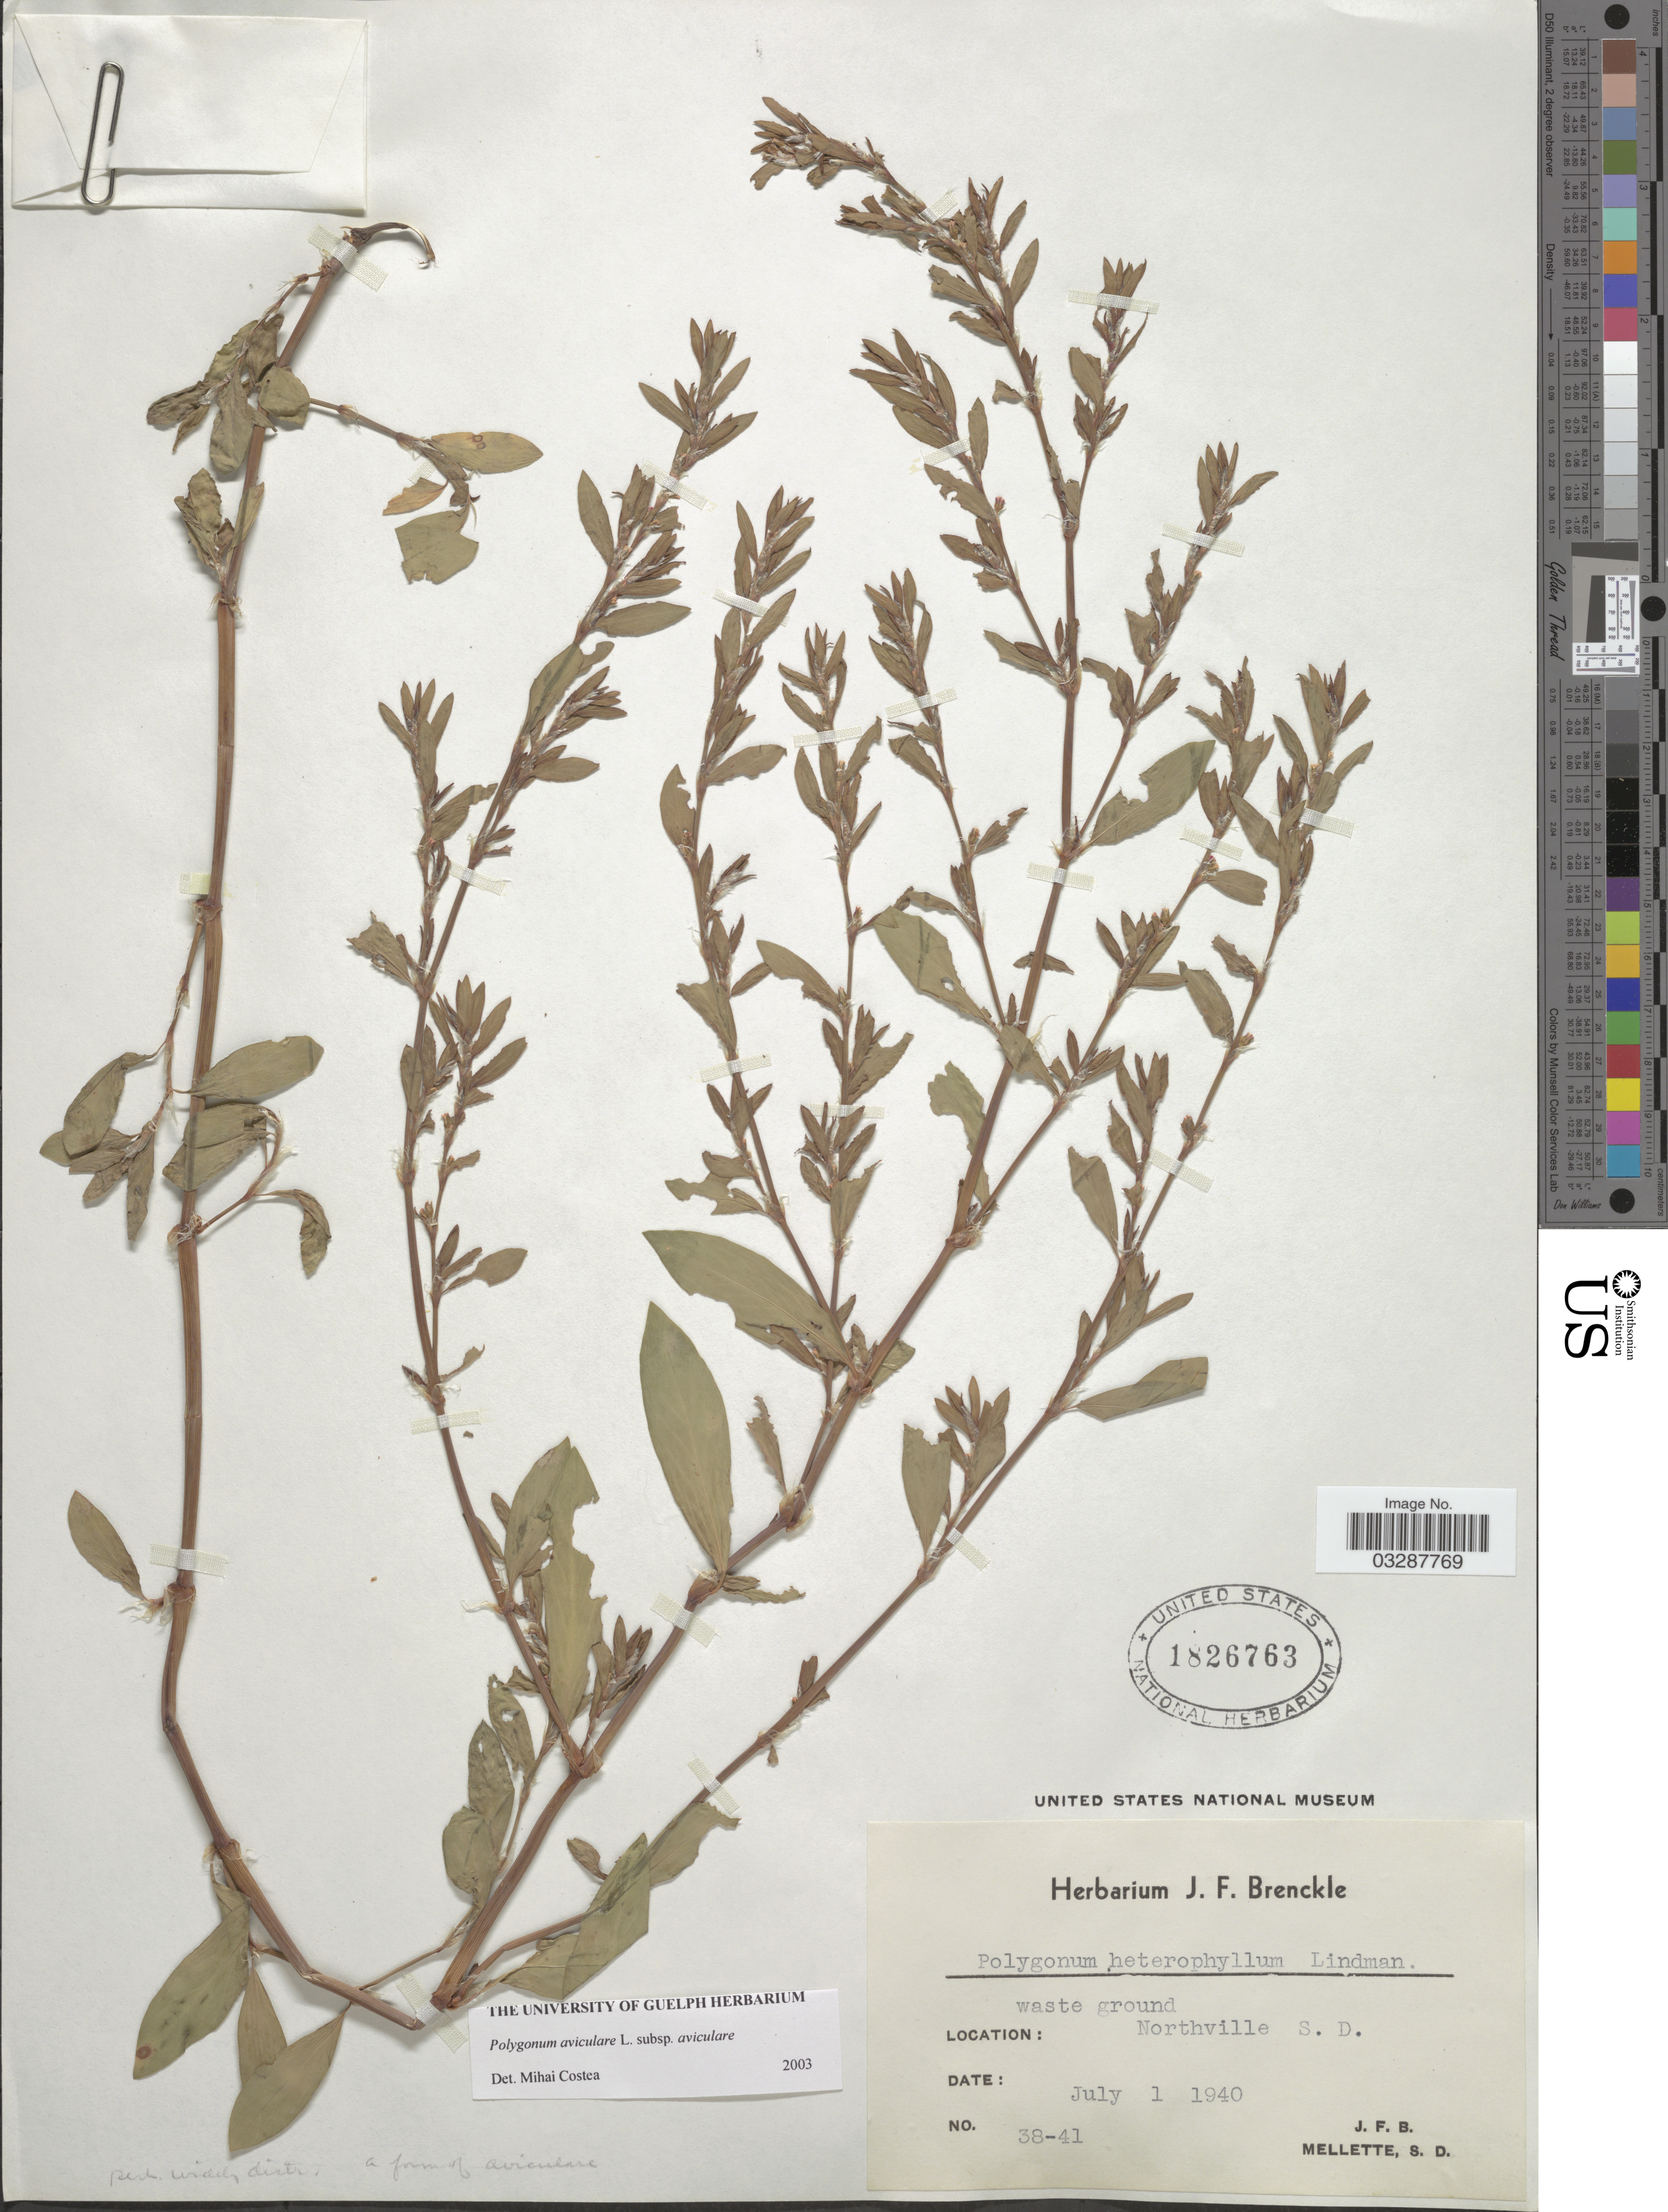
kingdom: Plantae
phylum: Tracheophyta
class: Magnoliopsida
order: Caryophyllales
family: Polygonaceae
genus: Polygonum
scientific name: Polygonum aviculare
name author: L.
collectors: J. Brenckle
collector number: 38-41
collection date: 1940-07-01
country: United States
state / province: South Dakota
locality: Waste ground Northville.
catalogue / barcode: US 1826763